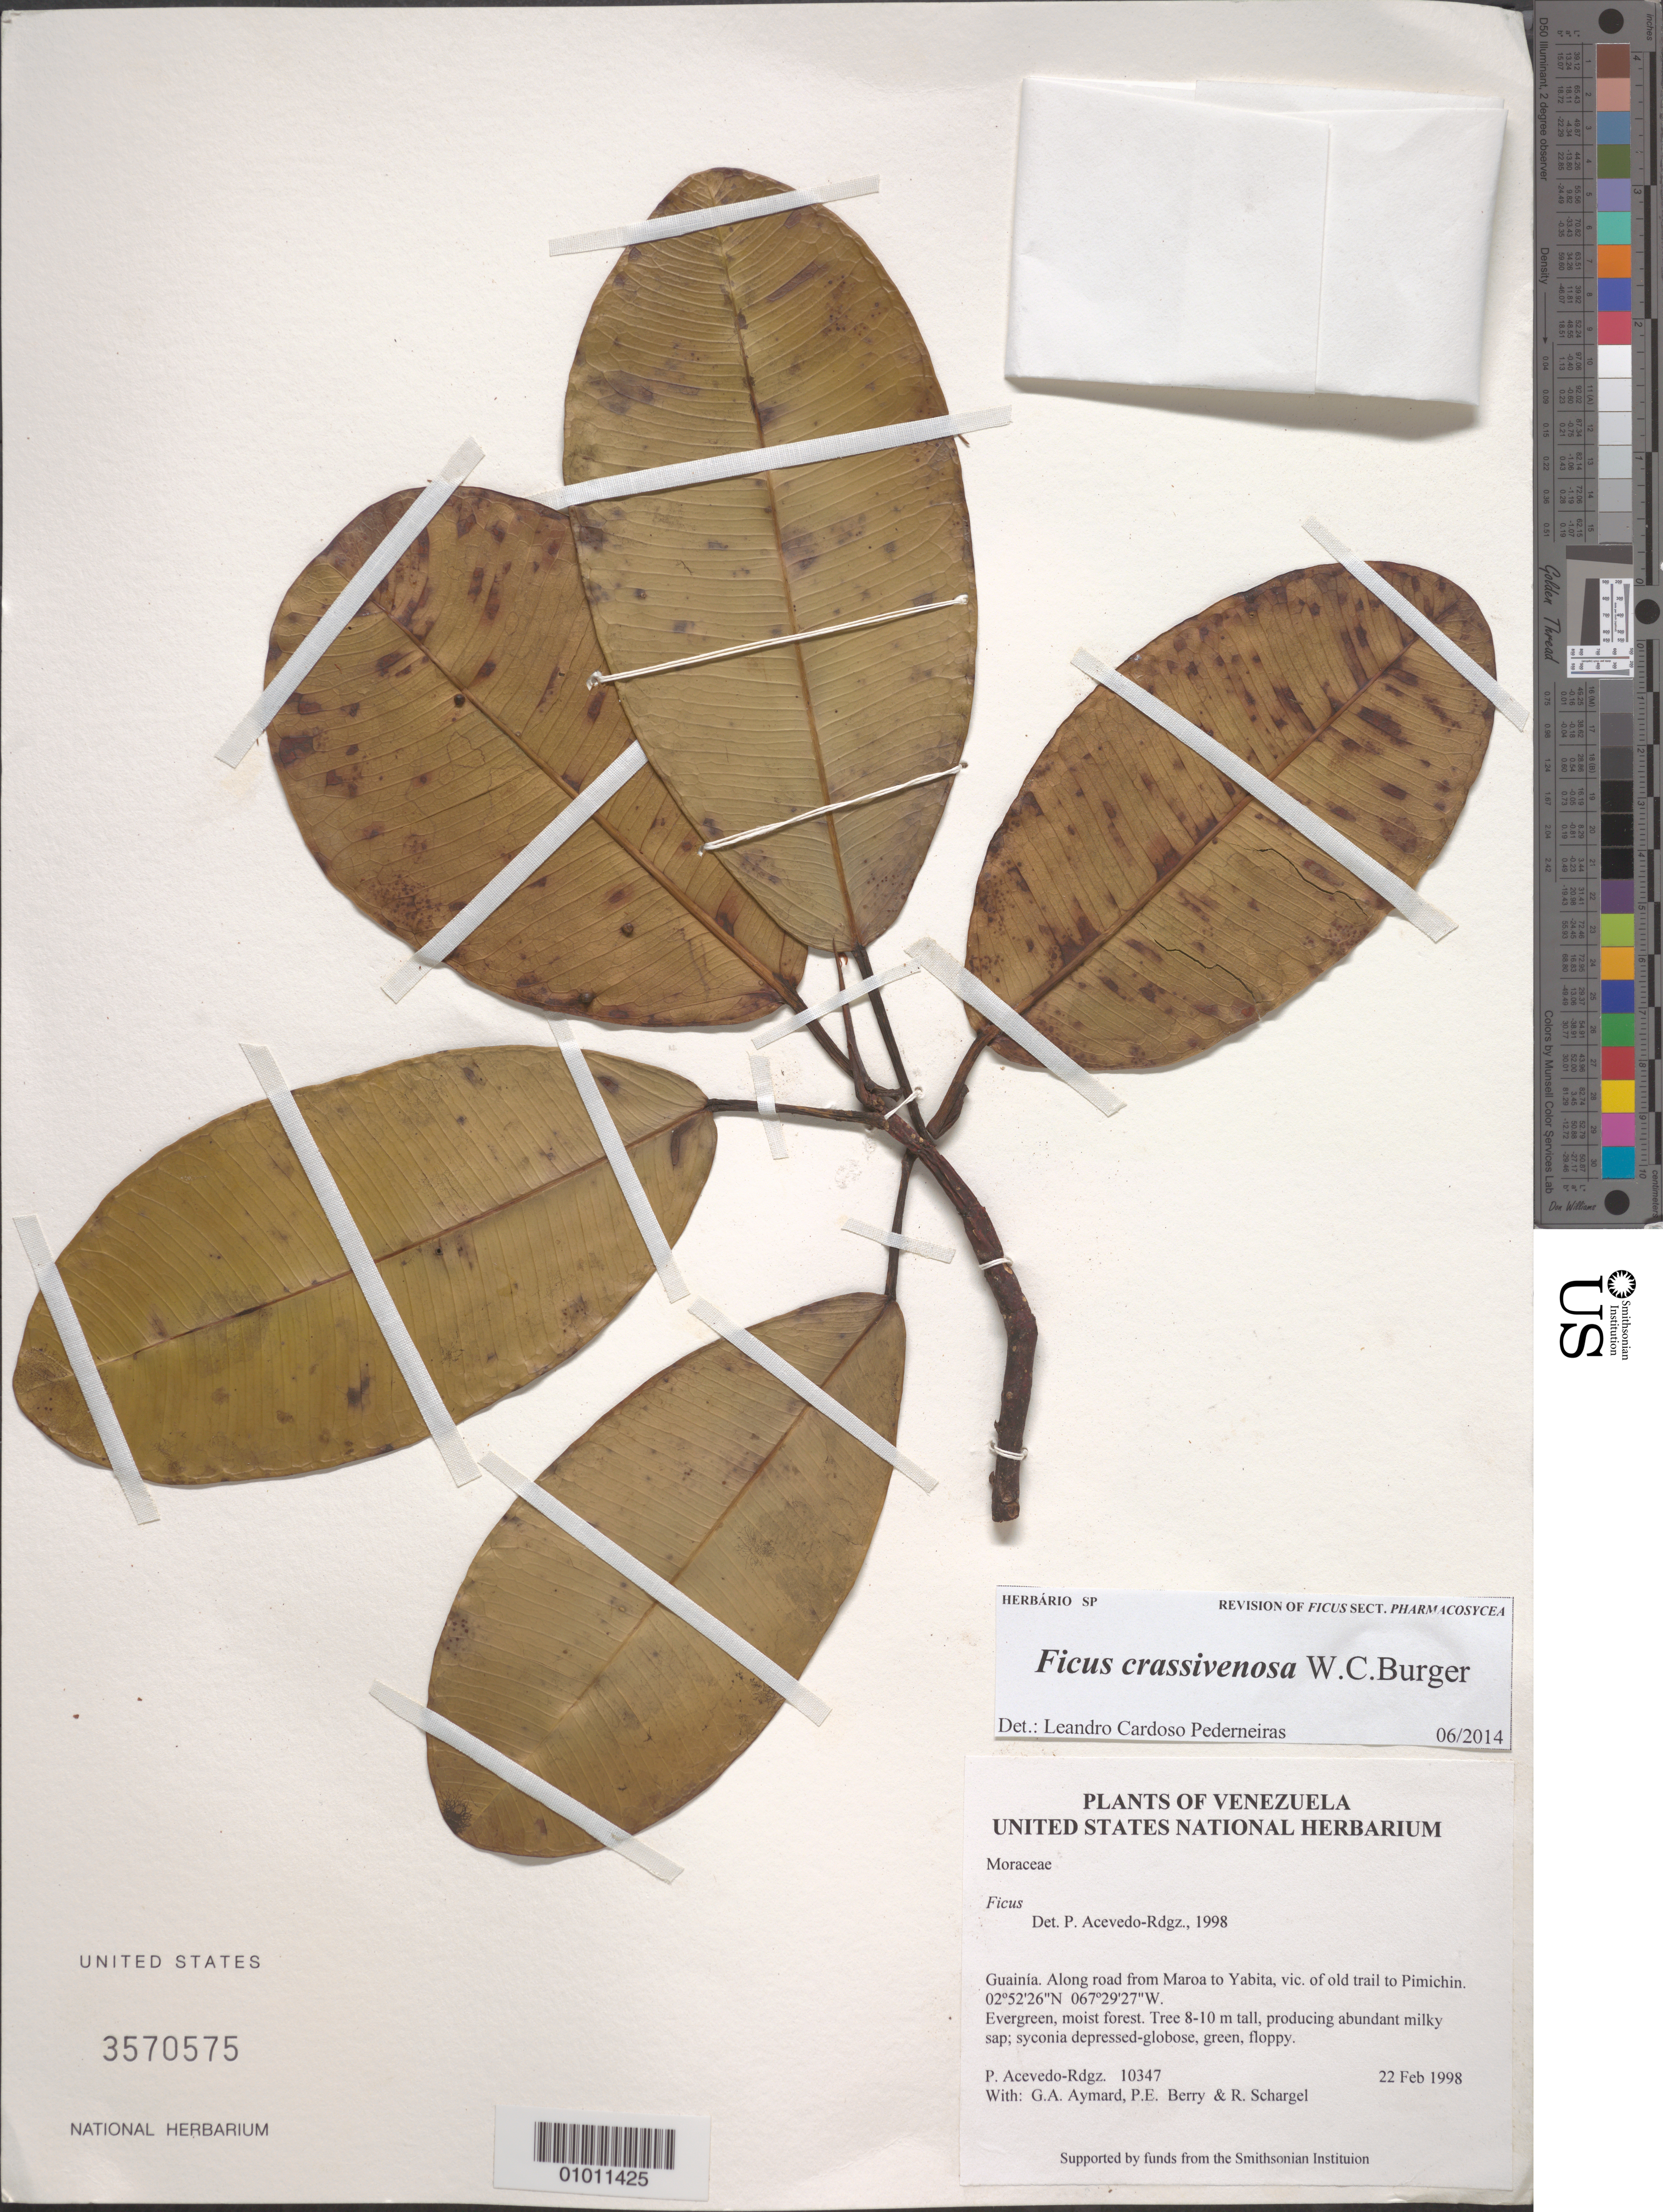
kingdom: Plantae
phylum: Tracheophyta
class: Magnoliopsida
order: Rosales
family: Moraceae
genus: Ficus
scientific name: Ficus crassivenosa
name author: W.C. Burger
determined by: Cardoso Pederneiras, L.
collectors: P. Acevedo-Rodr., G. A. Aymard, P. E. Berry & R. Schargel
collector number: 10347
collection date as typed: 22 Feb 1998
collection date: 1998-02-22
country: Venezuela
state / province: Amazonas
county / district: Maroa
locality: Along road from Maroa to Yabita, vic. of old trail to Pimichin.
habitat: Evergreen, moist forest.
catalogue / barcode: US 3570575